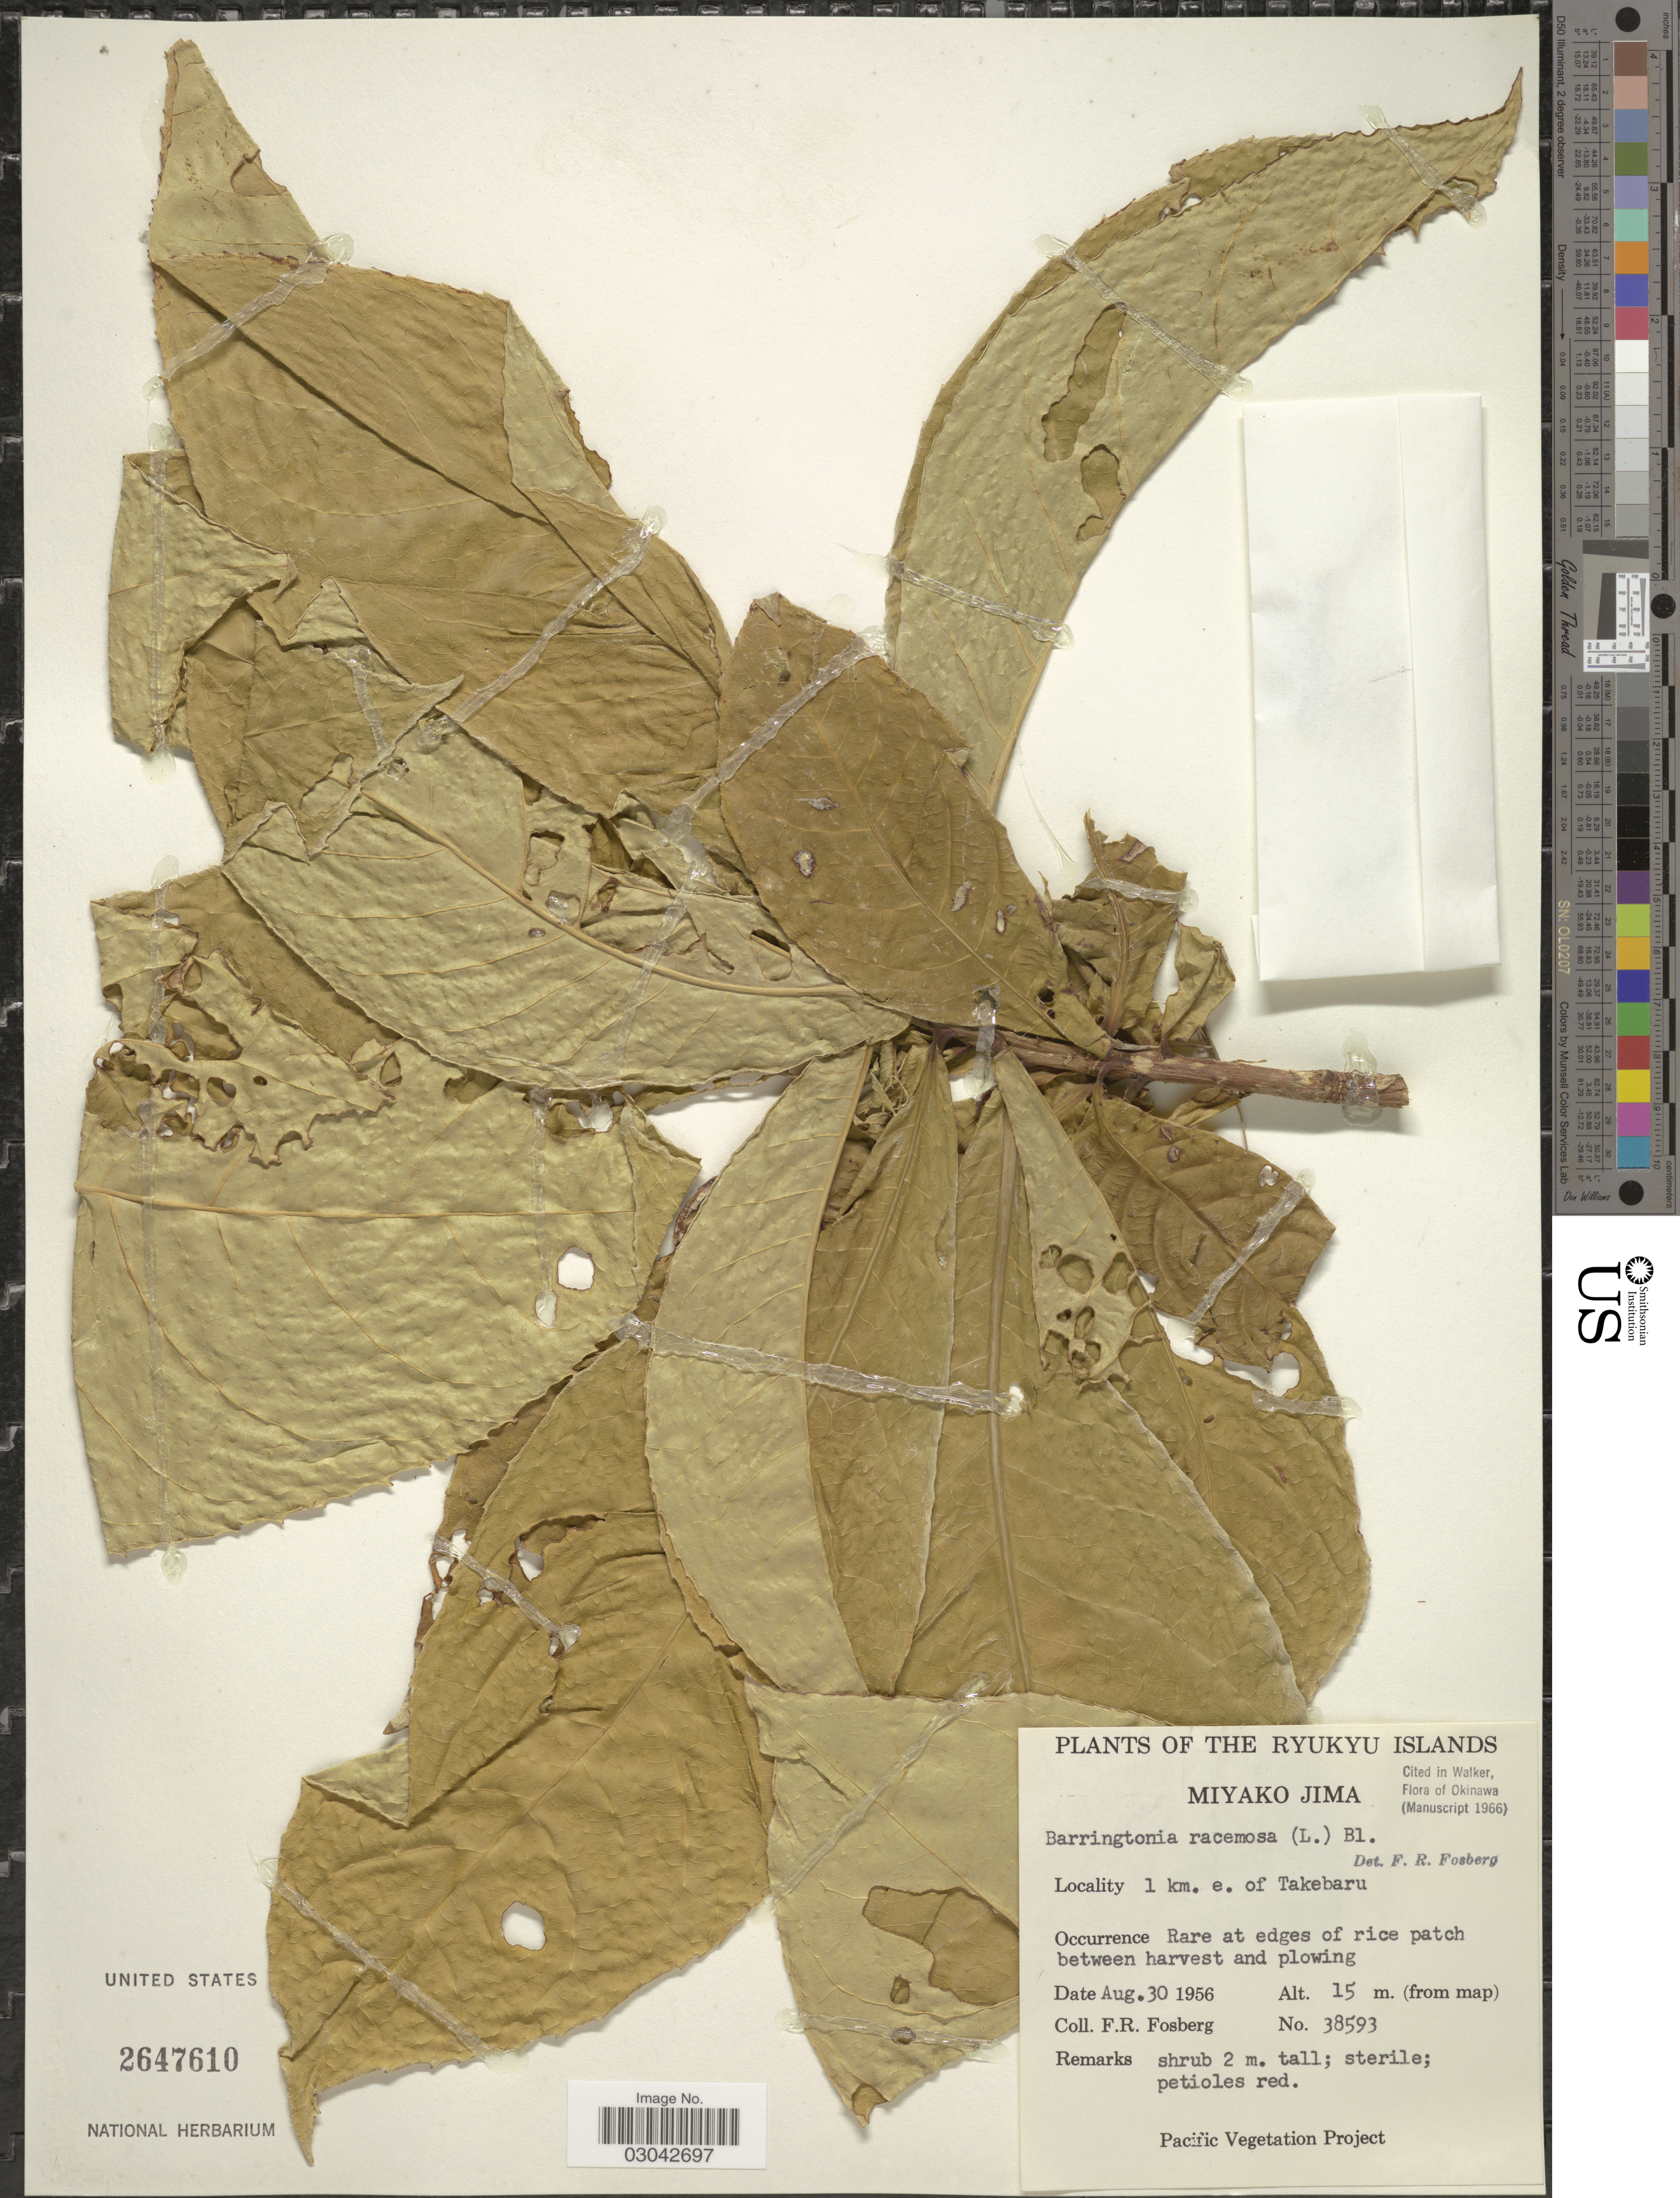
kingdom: Plantae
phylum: Tracheophyta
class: Magnoliopsida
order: Ericales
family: Lecythidaceae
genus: Barringtonia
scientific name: Barringtonia racemosa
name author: (L.) Spreng.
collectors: F. R. Fosberg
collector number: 38593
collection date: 1956-08-30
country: Japan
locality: Ryukyu Islands. Miyako Jima. 1 km. e. of Takebaru.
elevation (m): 15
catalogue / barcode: US 2647610